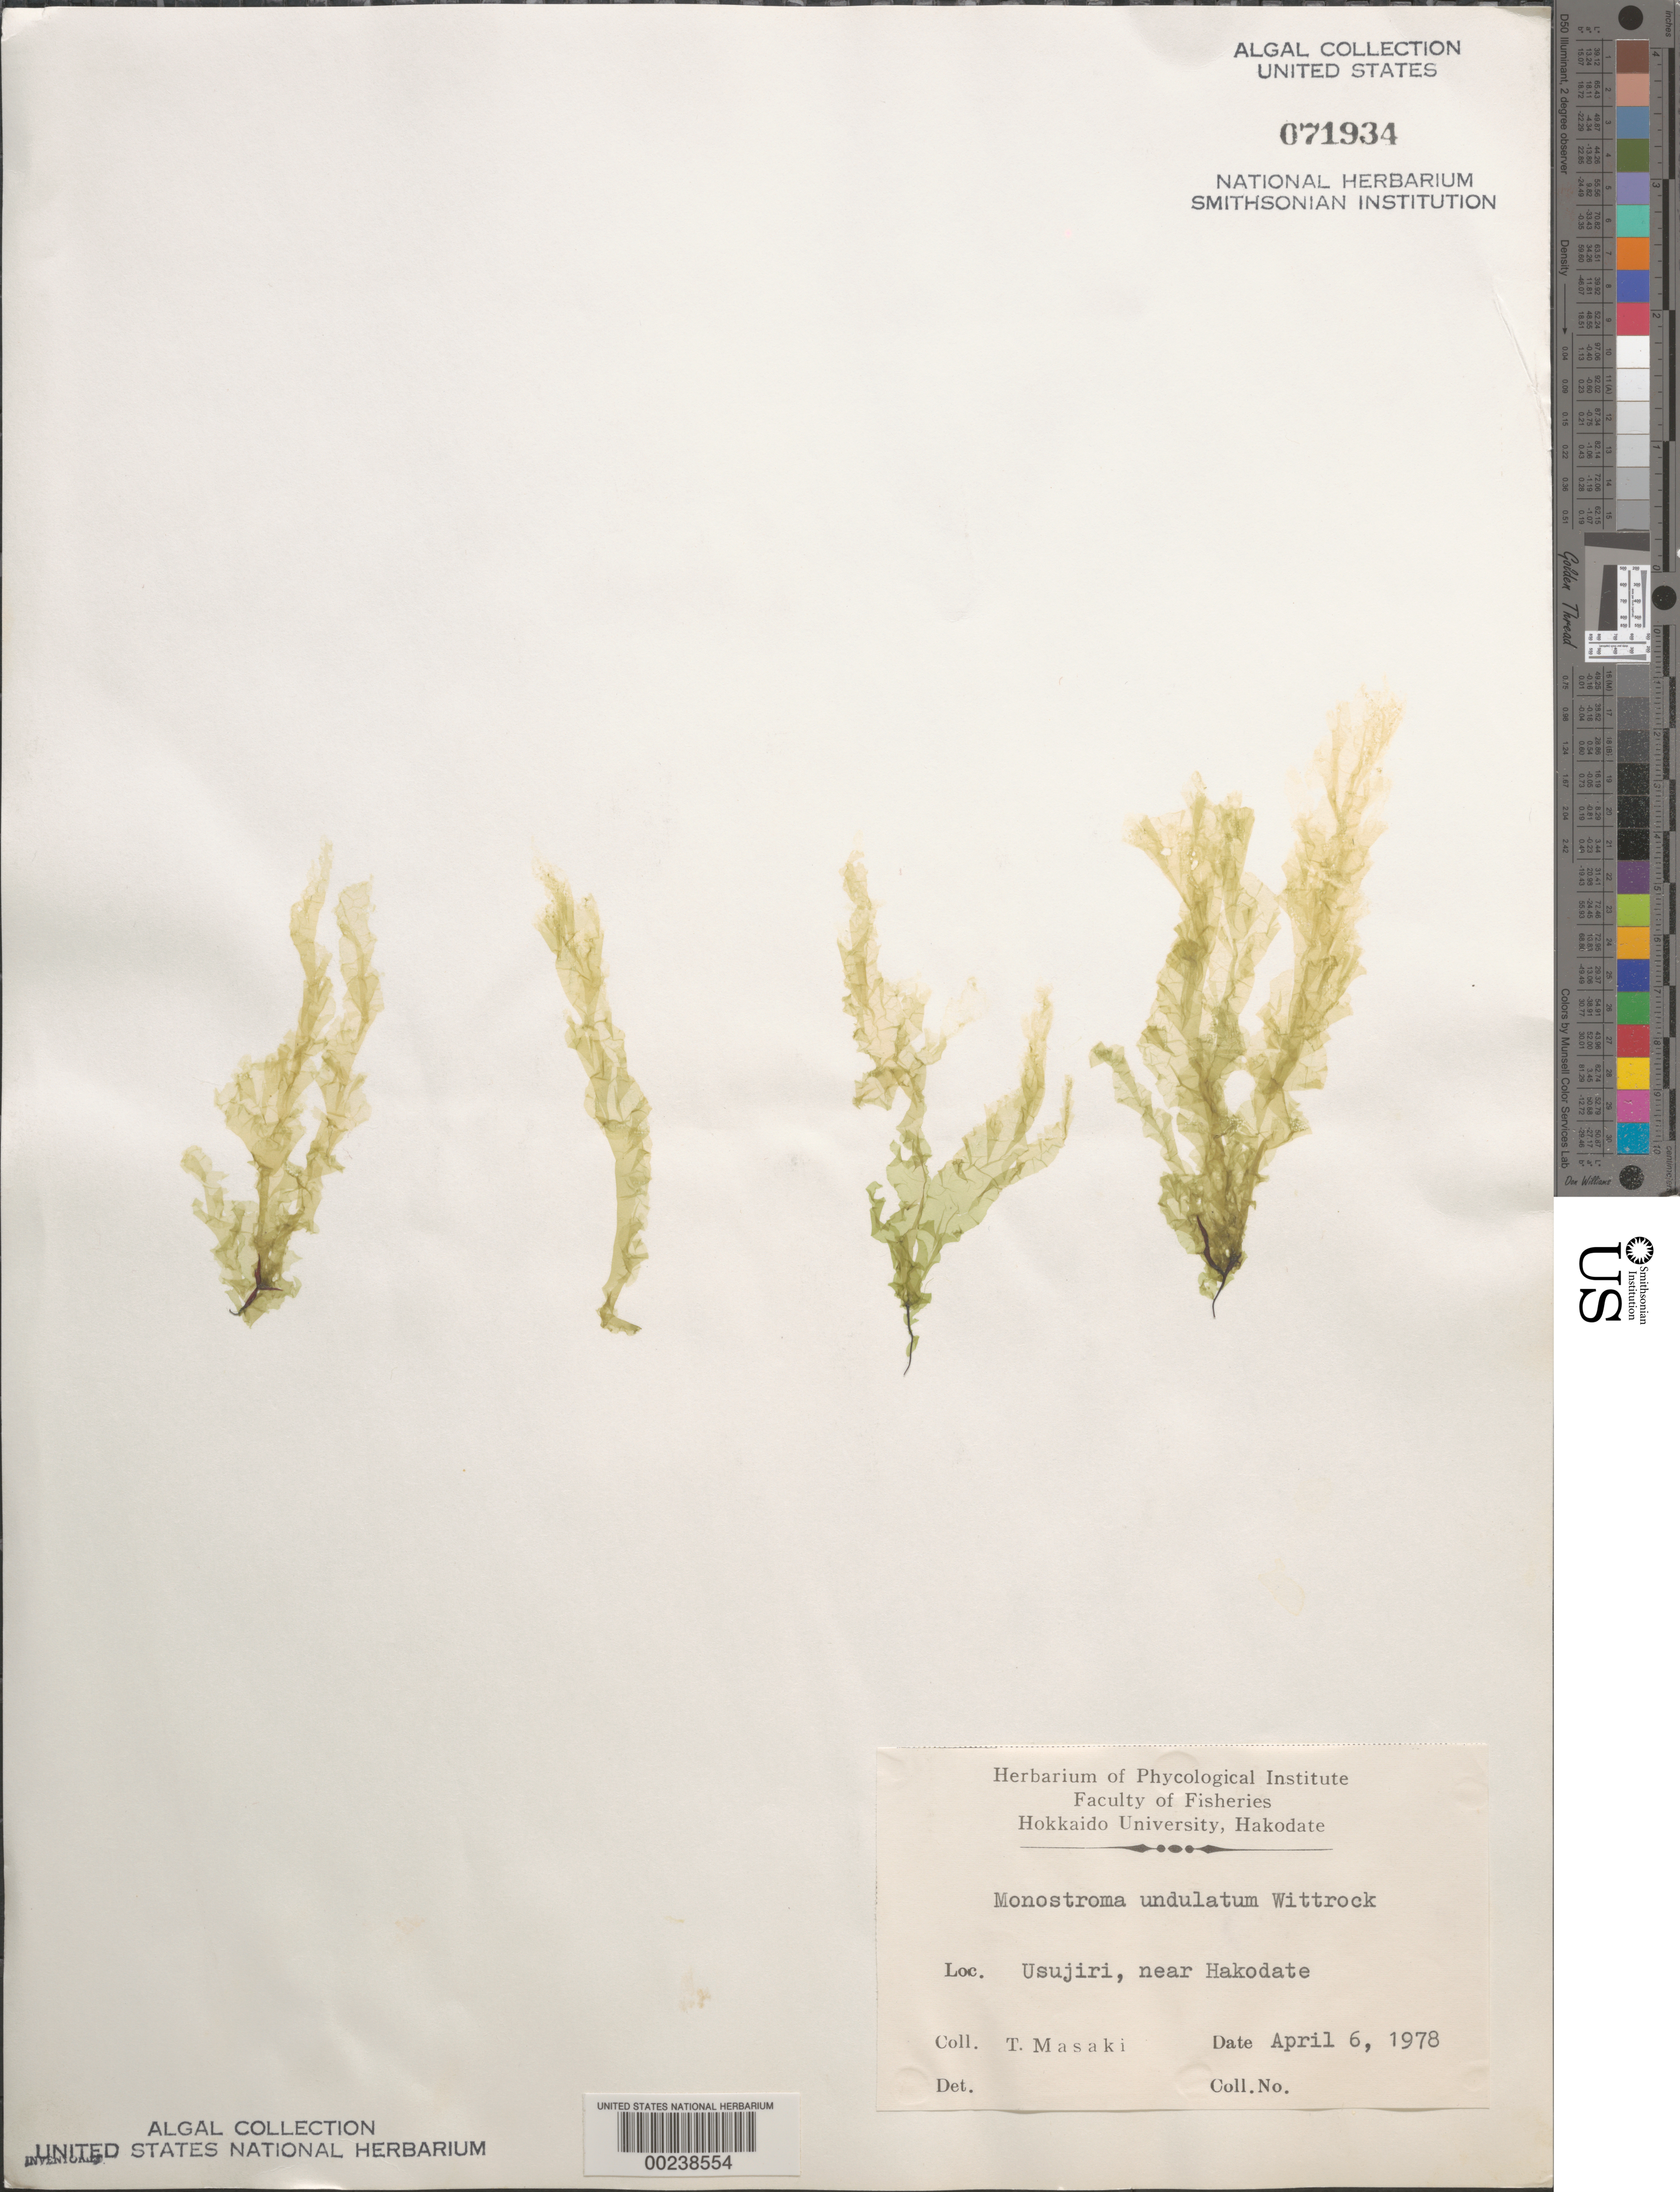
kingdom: Plantae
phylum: Chlorophyta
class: Ulvophyceae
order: Ulvales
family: Gayraliaceae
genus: Protomonostroma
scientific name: Protomonostroma undulatum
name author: (Wittrock) K.L.Vinogr.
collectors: T. Masaki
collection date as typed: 06 Apr 1978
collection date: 1978-04-06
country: Japan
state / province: Hokkaido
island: Hokkaido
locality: Usujiri, near Hakodate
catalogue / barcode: US 71934